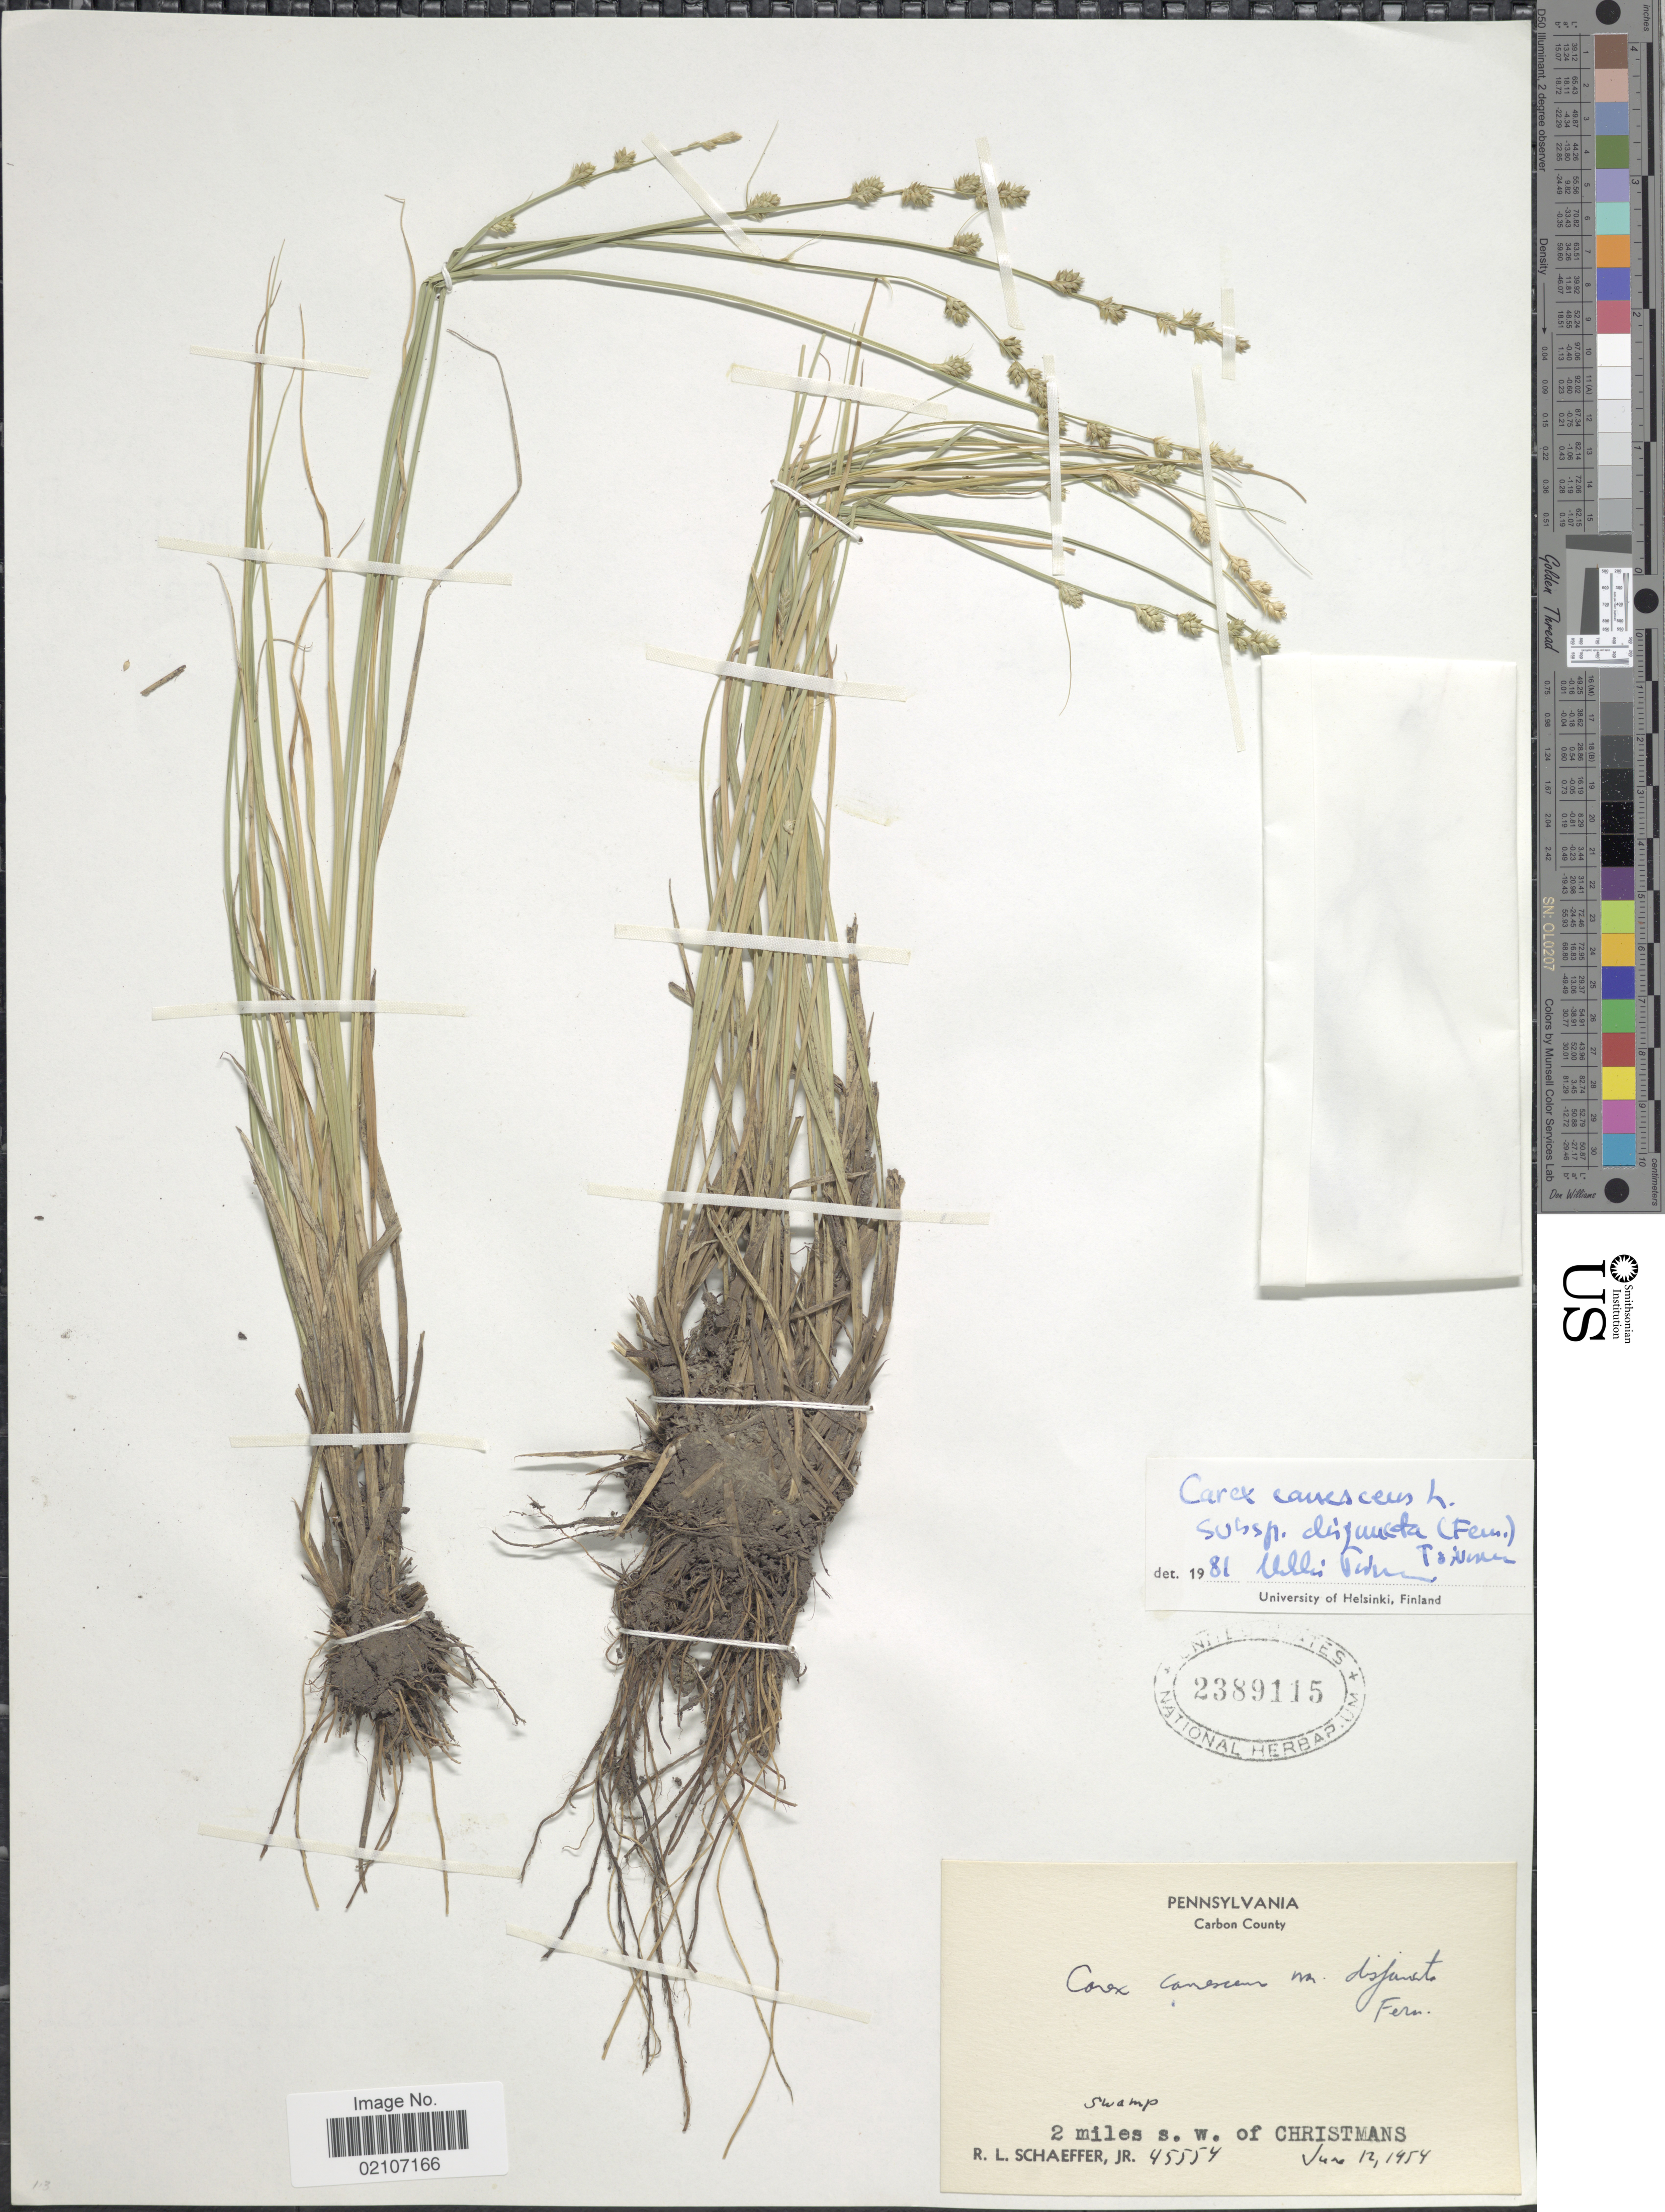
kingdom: Plantae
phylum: Tracheophyta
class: Liliopsida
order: Poales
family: Cyperaceae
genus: Carex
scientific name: Carex canescens var. disjuncta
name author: Fernald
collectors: R. Schaeffen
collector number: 45554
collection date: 1954-06-12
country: United States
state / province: Pennsylvania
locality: Carbon County, 2 miles s.w. of Christmans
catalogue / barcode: US 2389115